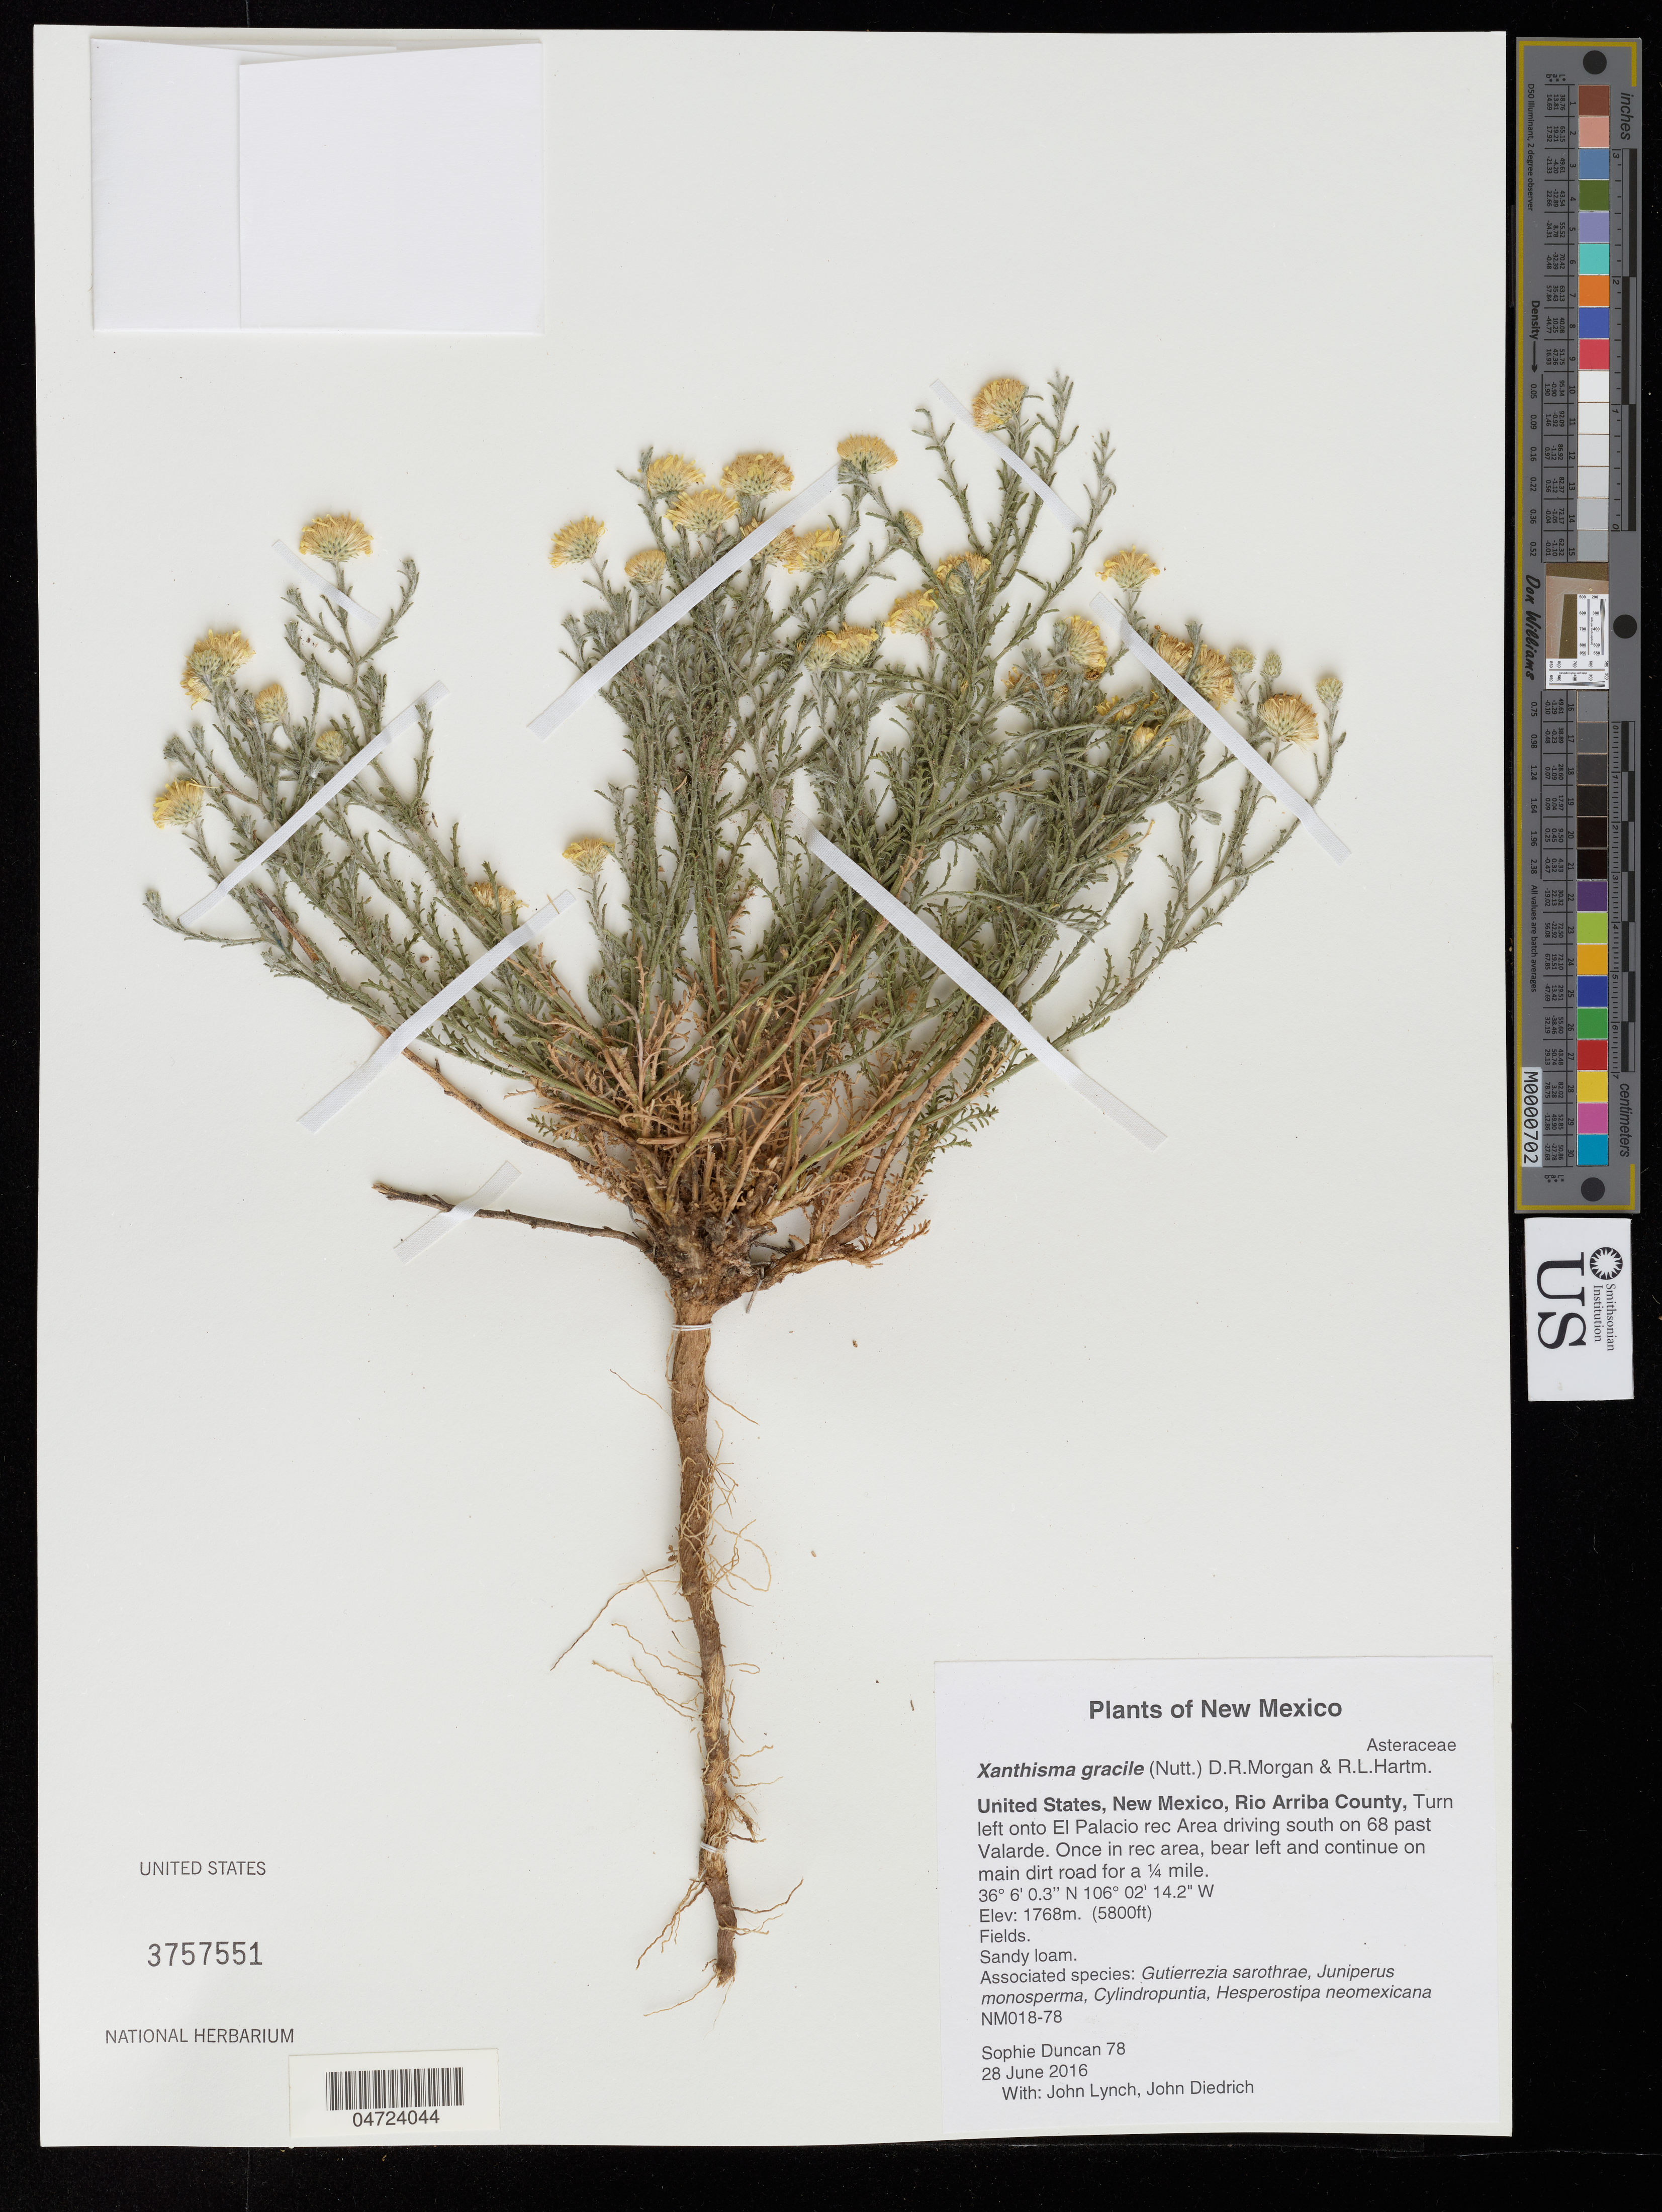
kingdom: Plantae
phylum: Tracheophyta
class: Magnoliopsida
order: Asterales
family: Asteraceae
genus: Xanthisma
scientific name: Xanthisma gracile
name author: (Nutt.) D. R. Morgan & R.L. Hartm.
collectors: S. Duncan, J. Lynch & J. Diedrich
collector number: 78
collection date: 2016-06-28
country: United States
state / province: New Mexico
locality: Rio Arriba County, Turn left onto El Palacio rec Area driving south on 68 past Valarde. Once in rec area, bear left and continue on main dirt road for a ¼ mile.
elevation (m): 1768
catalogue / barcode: US 3757551